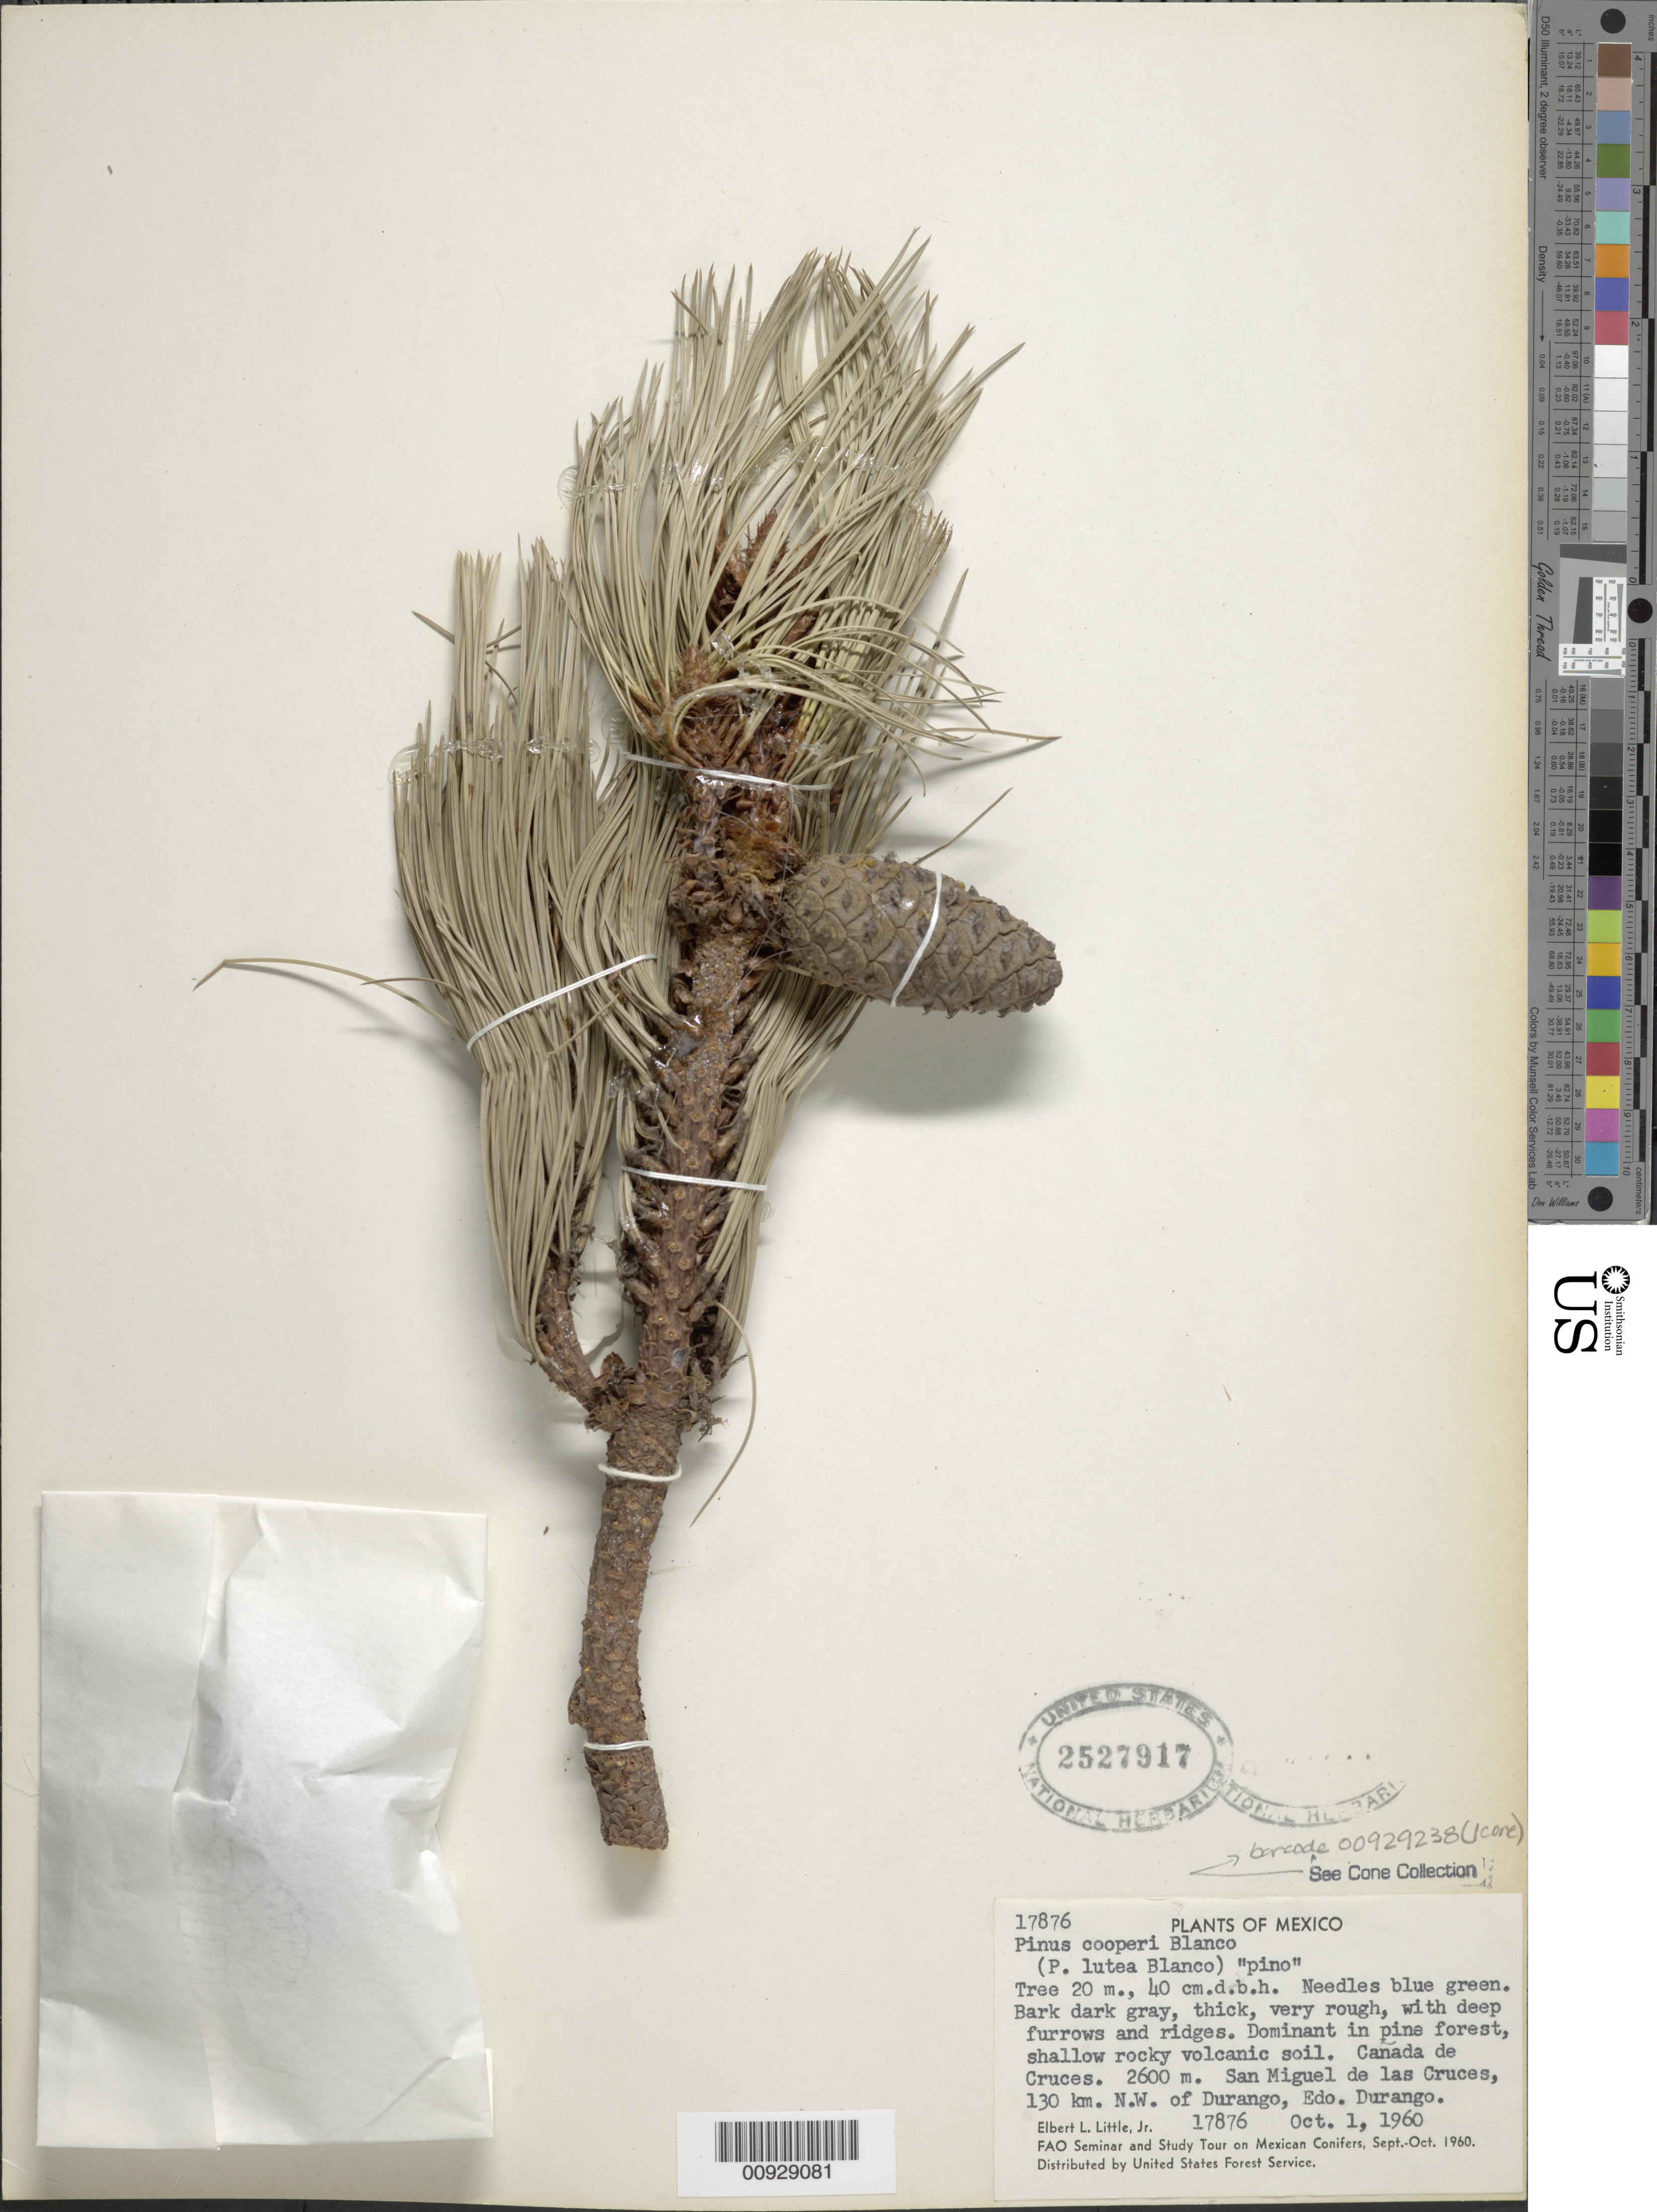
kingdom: Plantae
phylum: Tracheophyta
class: Pinopsida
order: Pinales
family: Pinaceae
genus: Pinus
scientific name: Pinus cooperi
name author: C.E. Blanco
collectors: E. L. Little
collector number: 17876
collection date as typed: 01 Oct 1960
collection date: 1960-10-01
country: Mexico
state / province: Durango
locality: Cañada de Cruces, San Miguel de las Cruces, 130 km. NW of Durango, Edo. Durango.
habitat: Dominant in Pine forest, shallow rocky volcanic soil.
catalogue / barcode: US 2527917